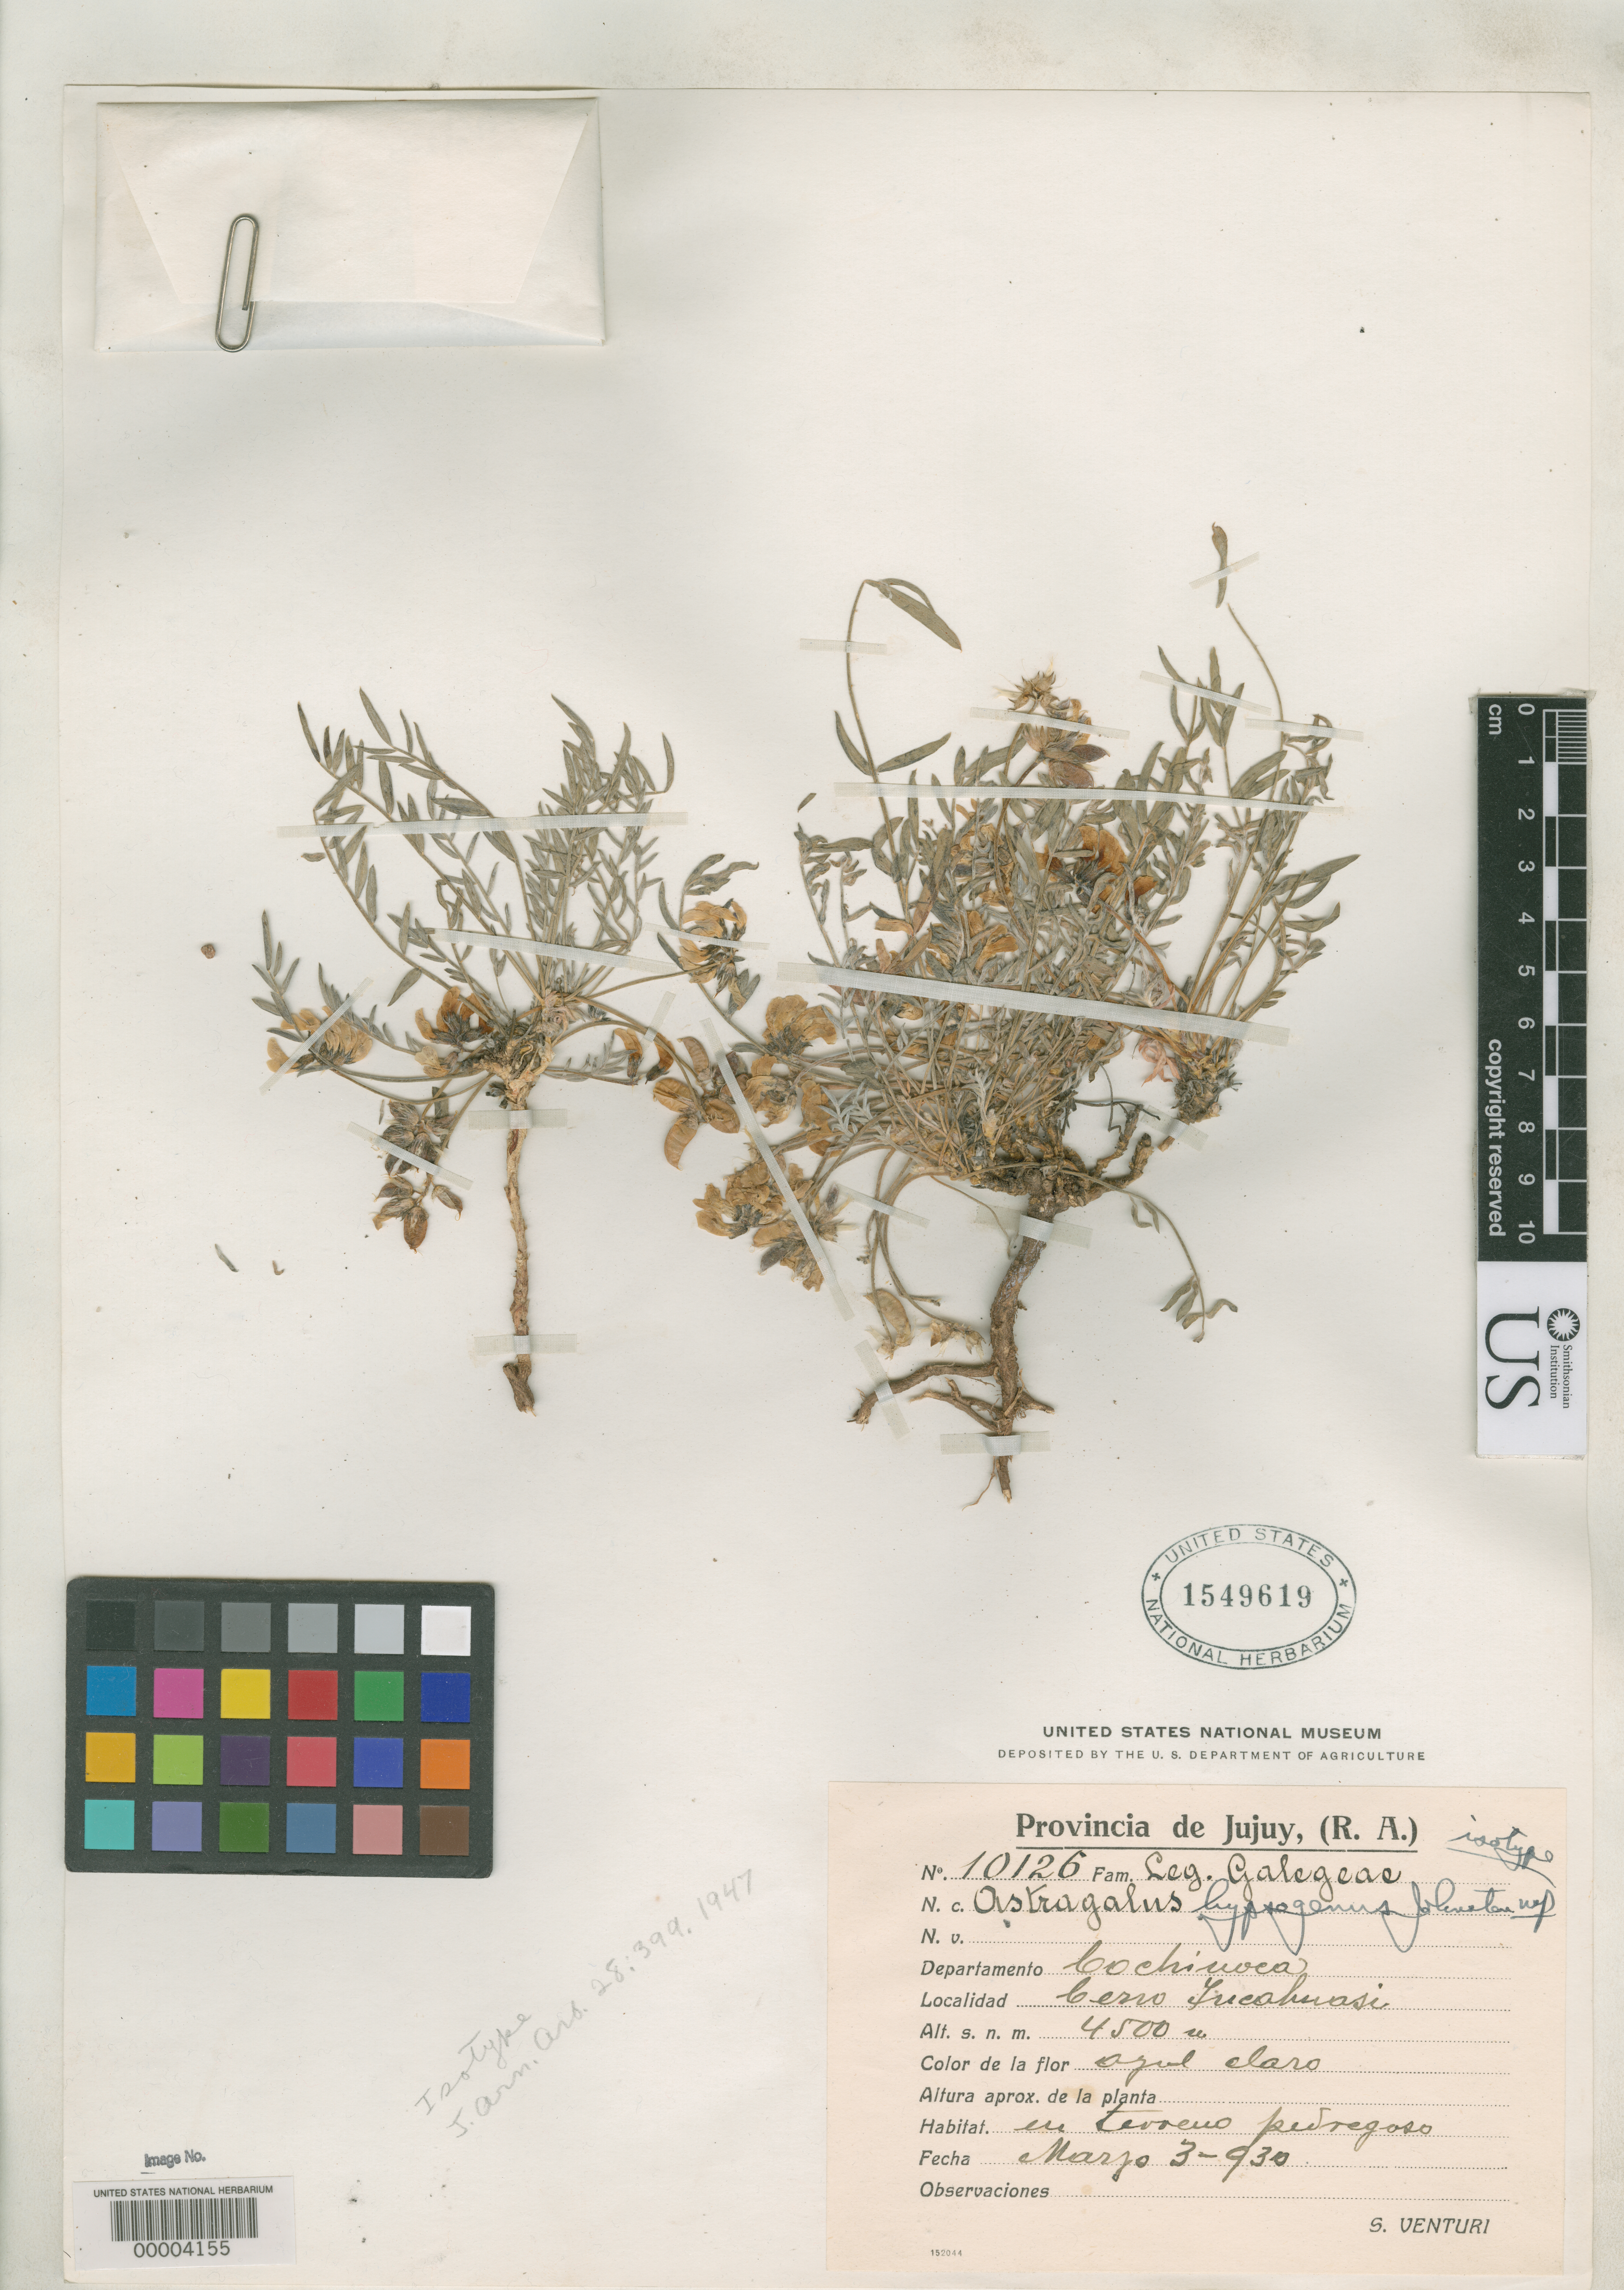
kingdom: Plantae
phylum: Tracheophyta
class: Magnoliopsida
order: Fabales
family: Fabaceae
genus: Astragalus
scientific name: Astragalus hypsogenus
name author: I.M. Johnst.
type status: Isotype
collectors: S. Venturi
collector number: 10126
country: Argentina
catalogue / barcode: US 1549619